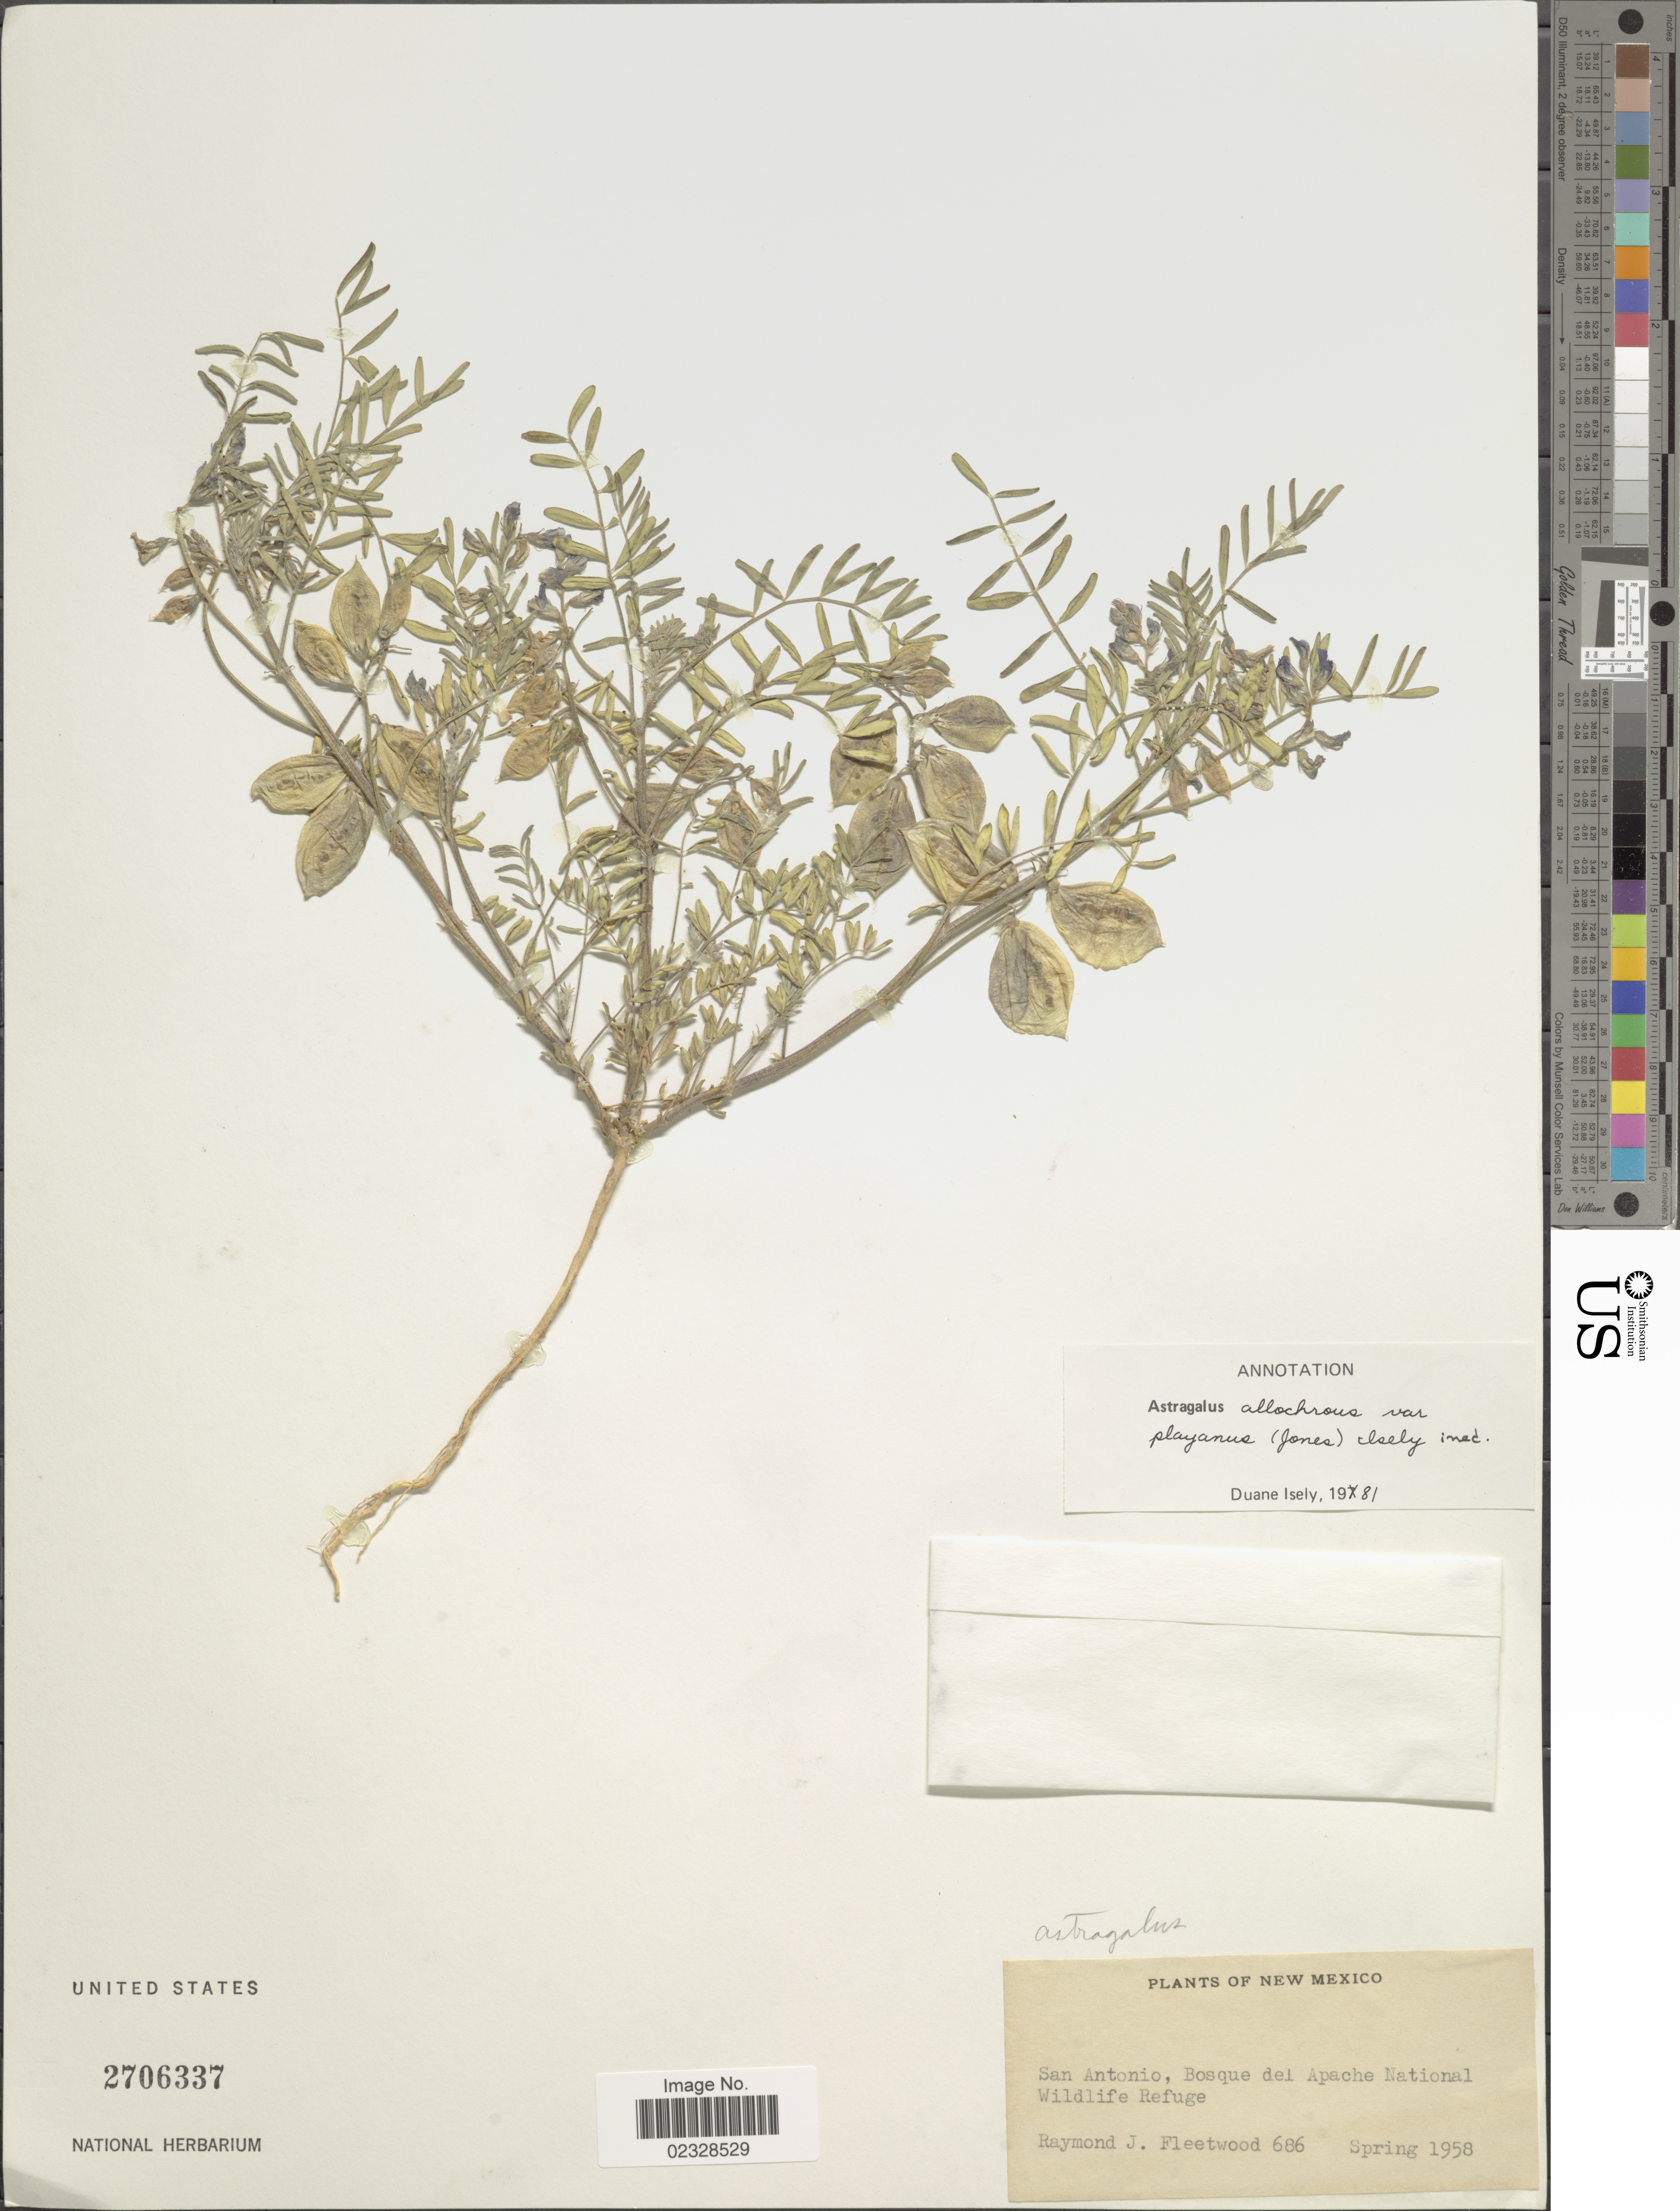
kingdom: Plantae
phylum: Tracheophyta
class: Magnoliopsida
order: Fabales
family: Fabaceae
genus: Astragalus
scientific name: Astragalus allochrous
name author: A. Gray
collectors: R. J. Fleetwood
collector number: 686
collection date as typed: Spring 1958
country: United States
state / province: New Mexico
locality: San Antonio, Bosque del Apache National Wildlife Refuge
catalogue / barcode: US 2706337